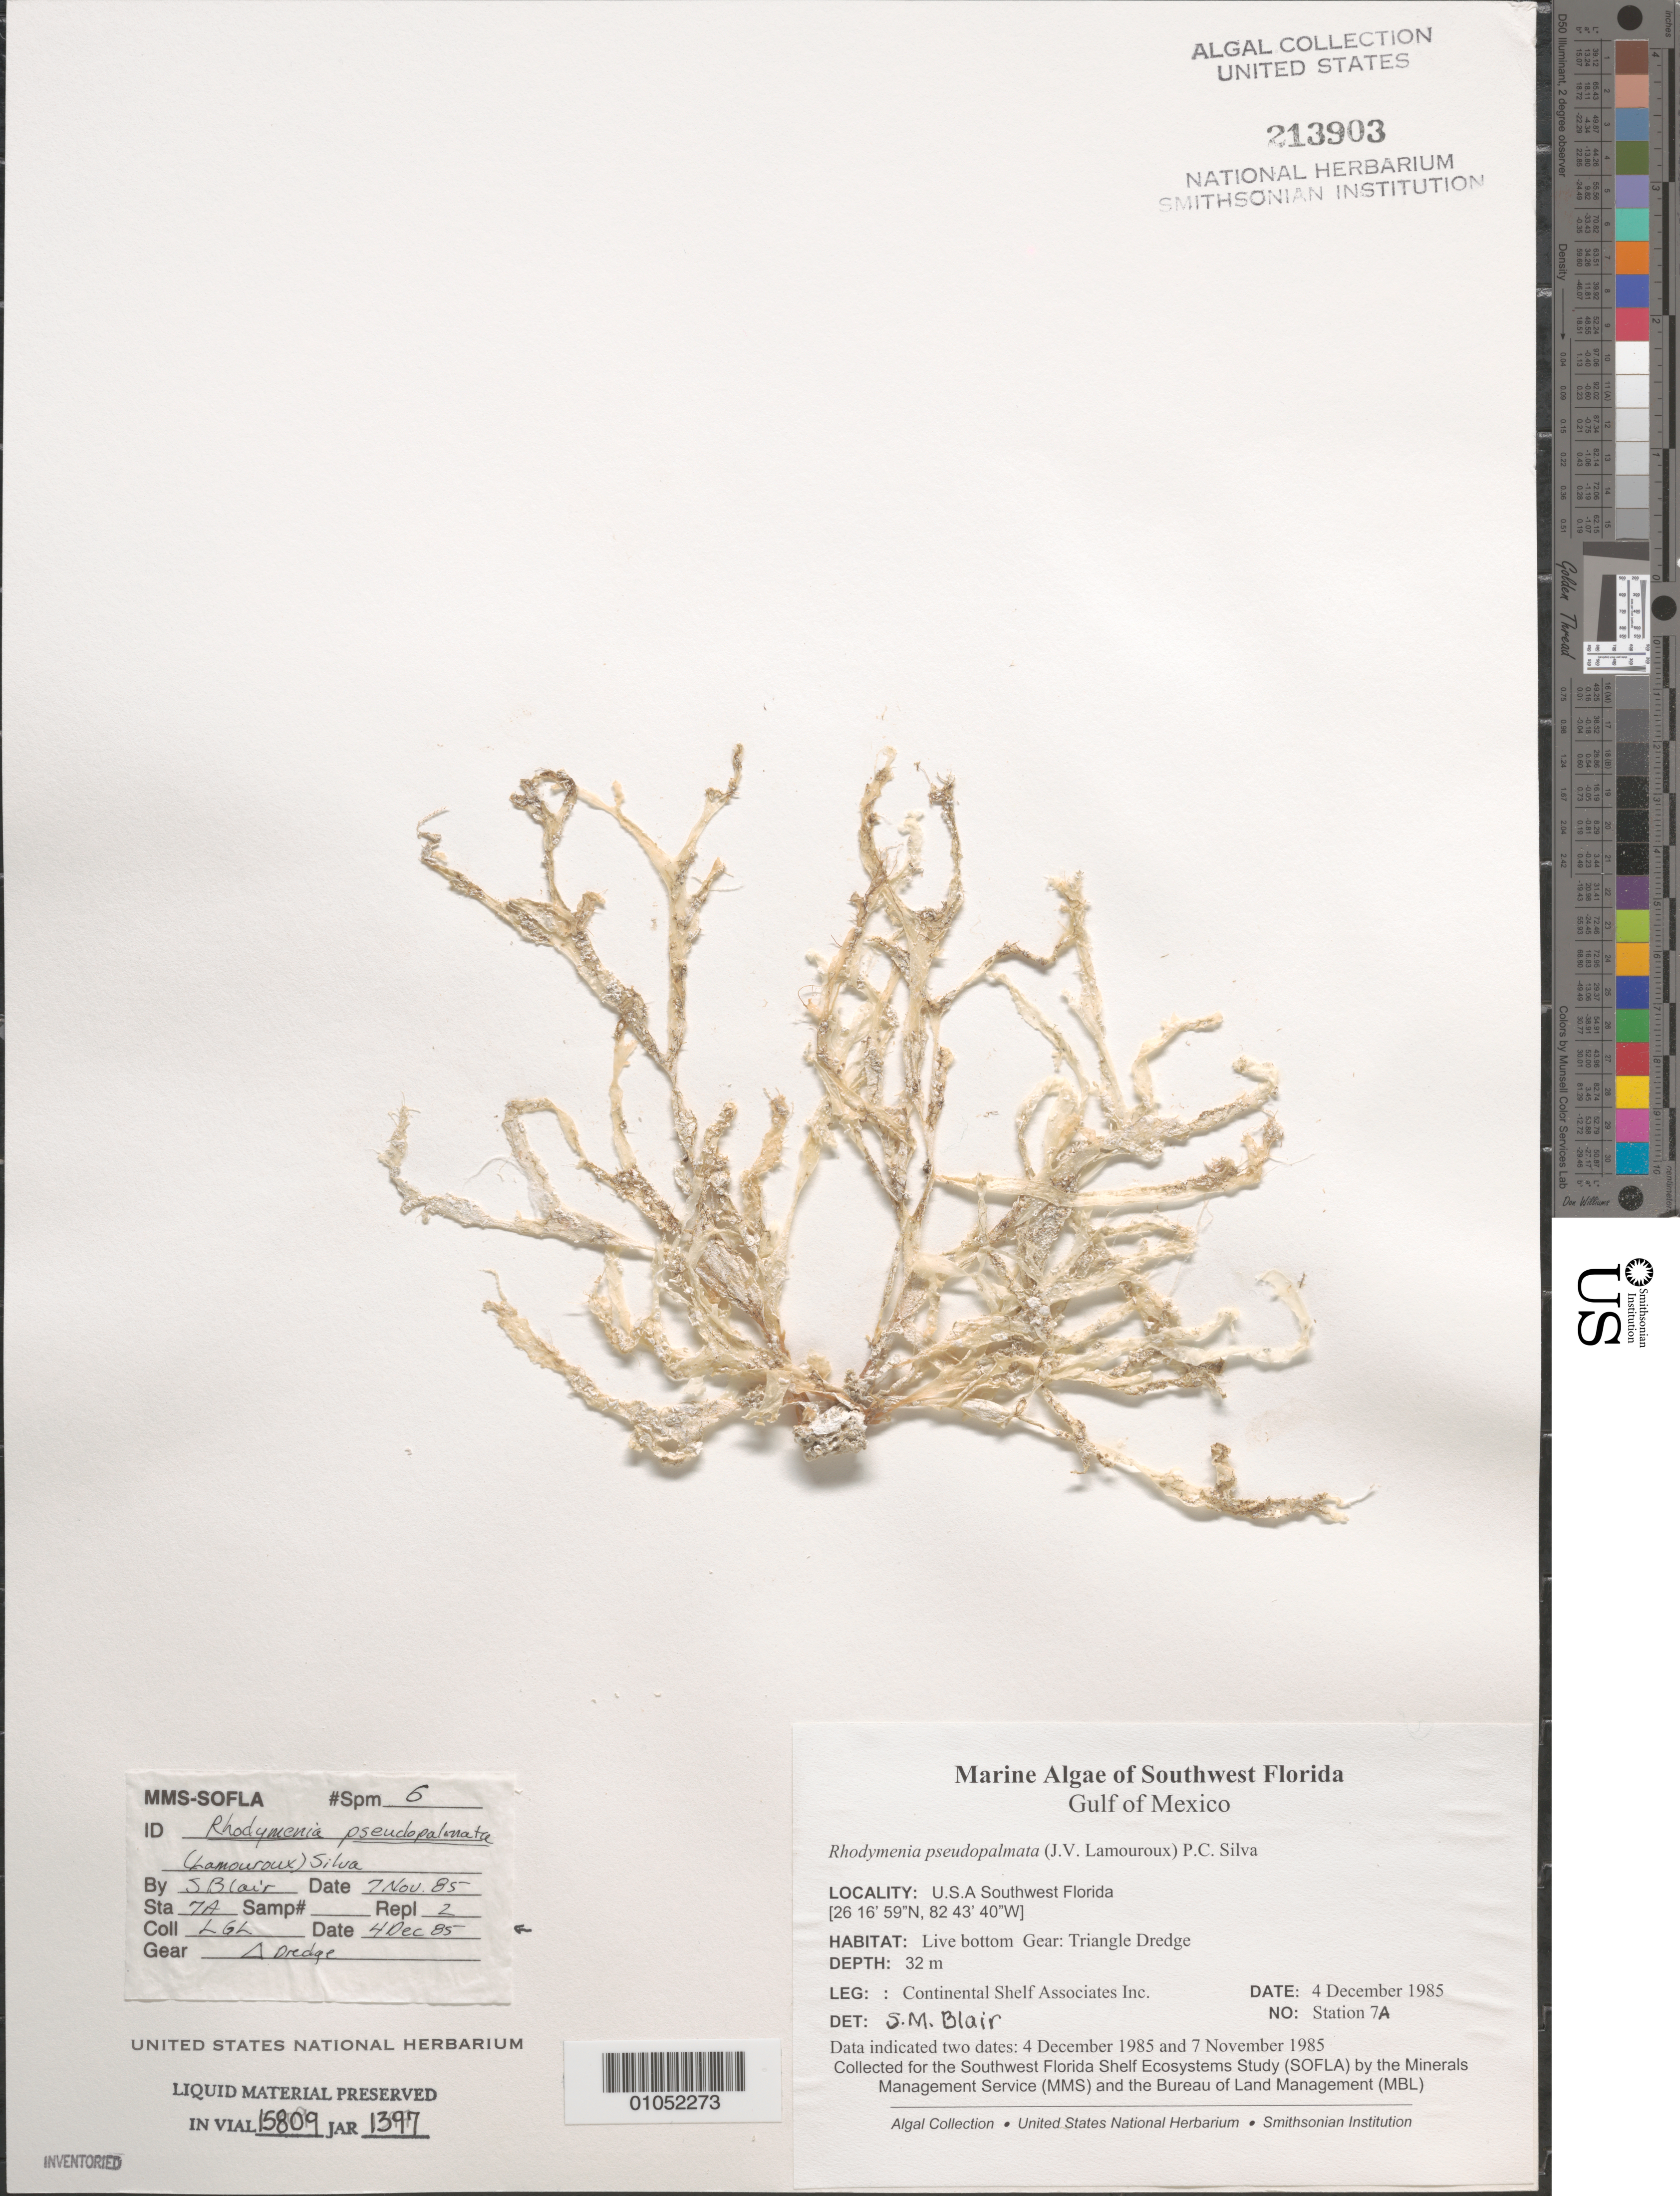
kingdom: Plantae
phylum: Rhodophyta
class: Florideophyceae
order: Rhodymeniales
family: Rhodymeniaceae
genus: Rhodymenia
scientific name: Rhodymenia pseudopalmata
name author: (J.V.Lamouroux) P.C. Silva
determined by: Blair, S. M.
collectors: Continental Shelf Associates for the MMS/BLM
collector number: Station 7A Repl 2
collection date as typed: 04 Dec 1985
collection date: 1985-12-04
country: United States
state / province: Florida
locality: Gulf of Mexico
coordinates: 26 16'59"N, 82 43'40"W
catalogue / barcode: US 213903